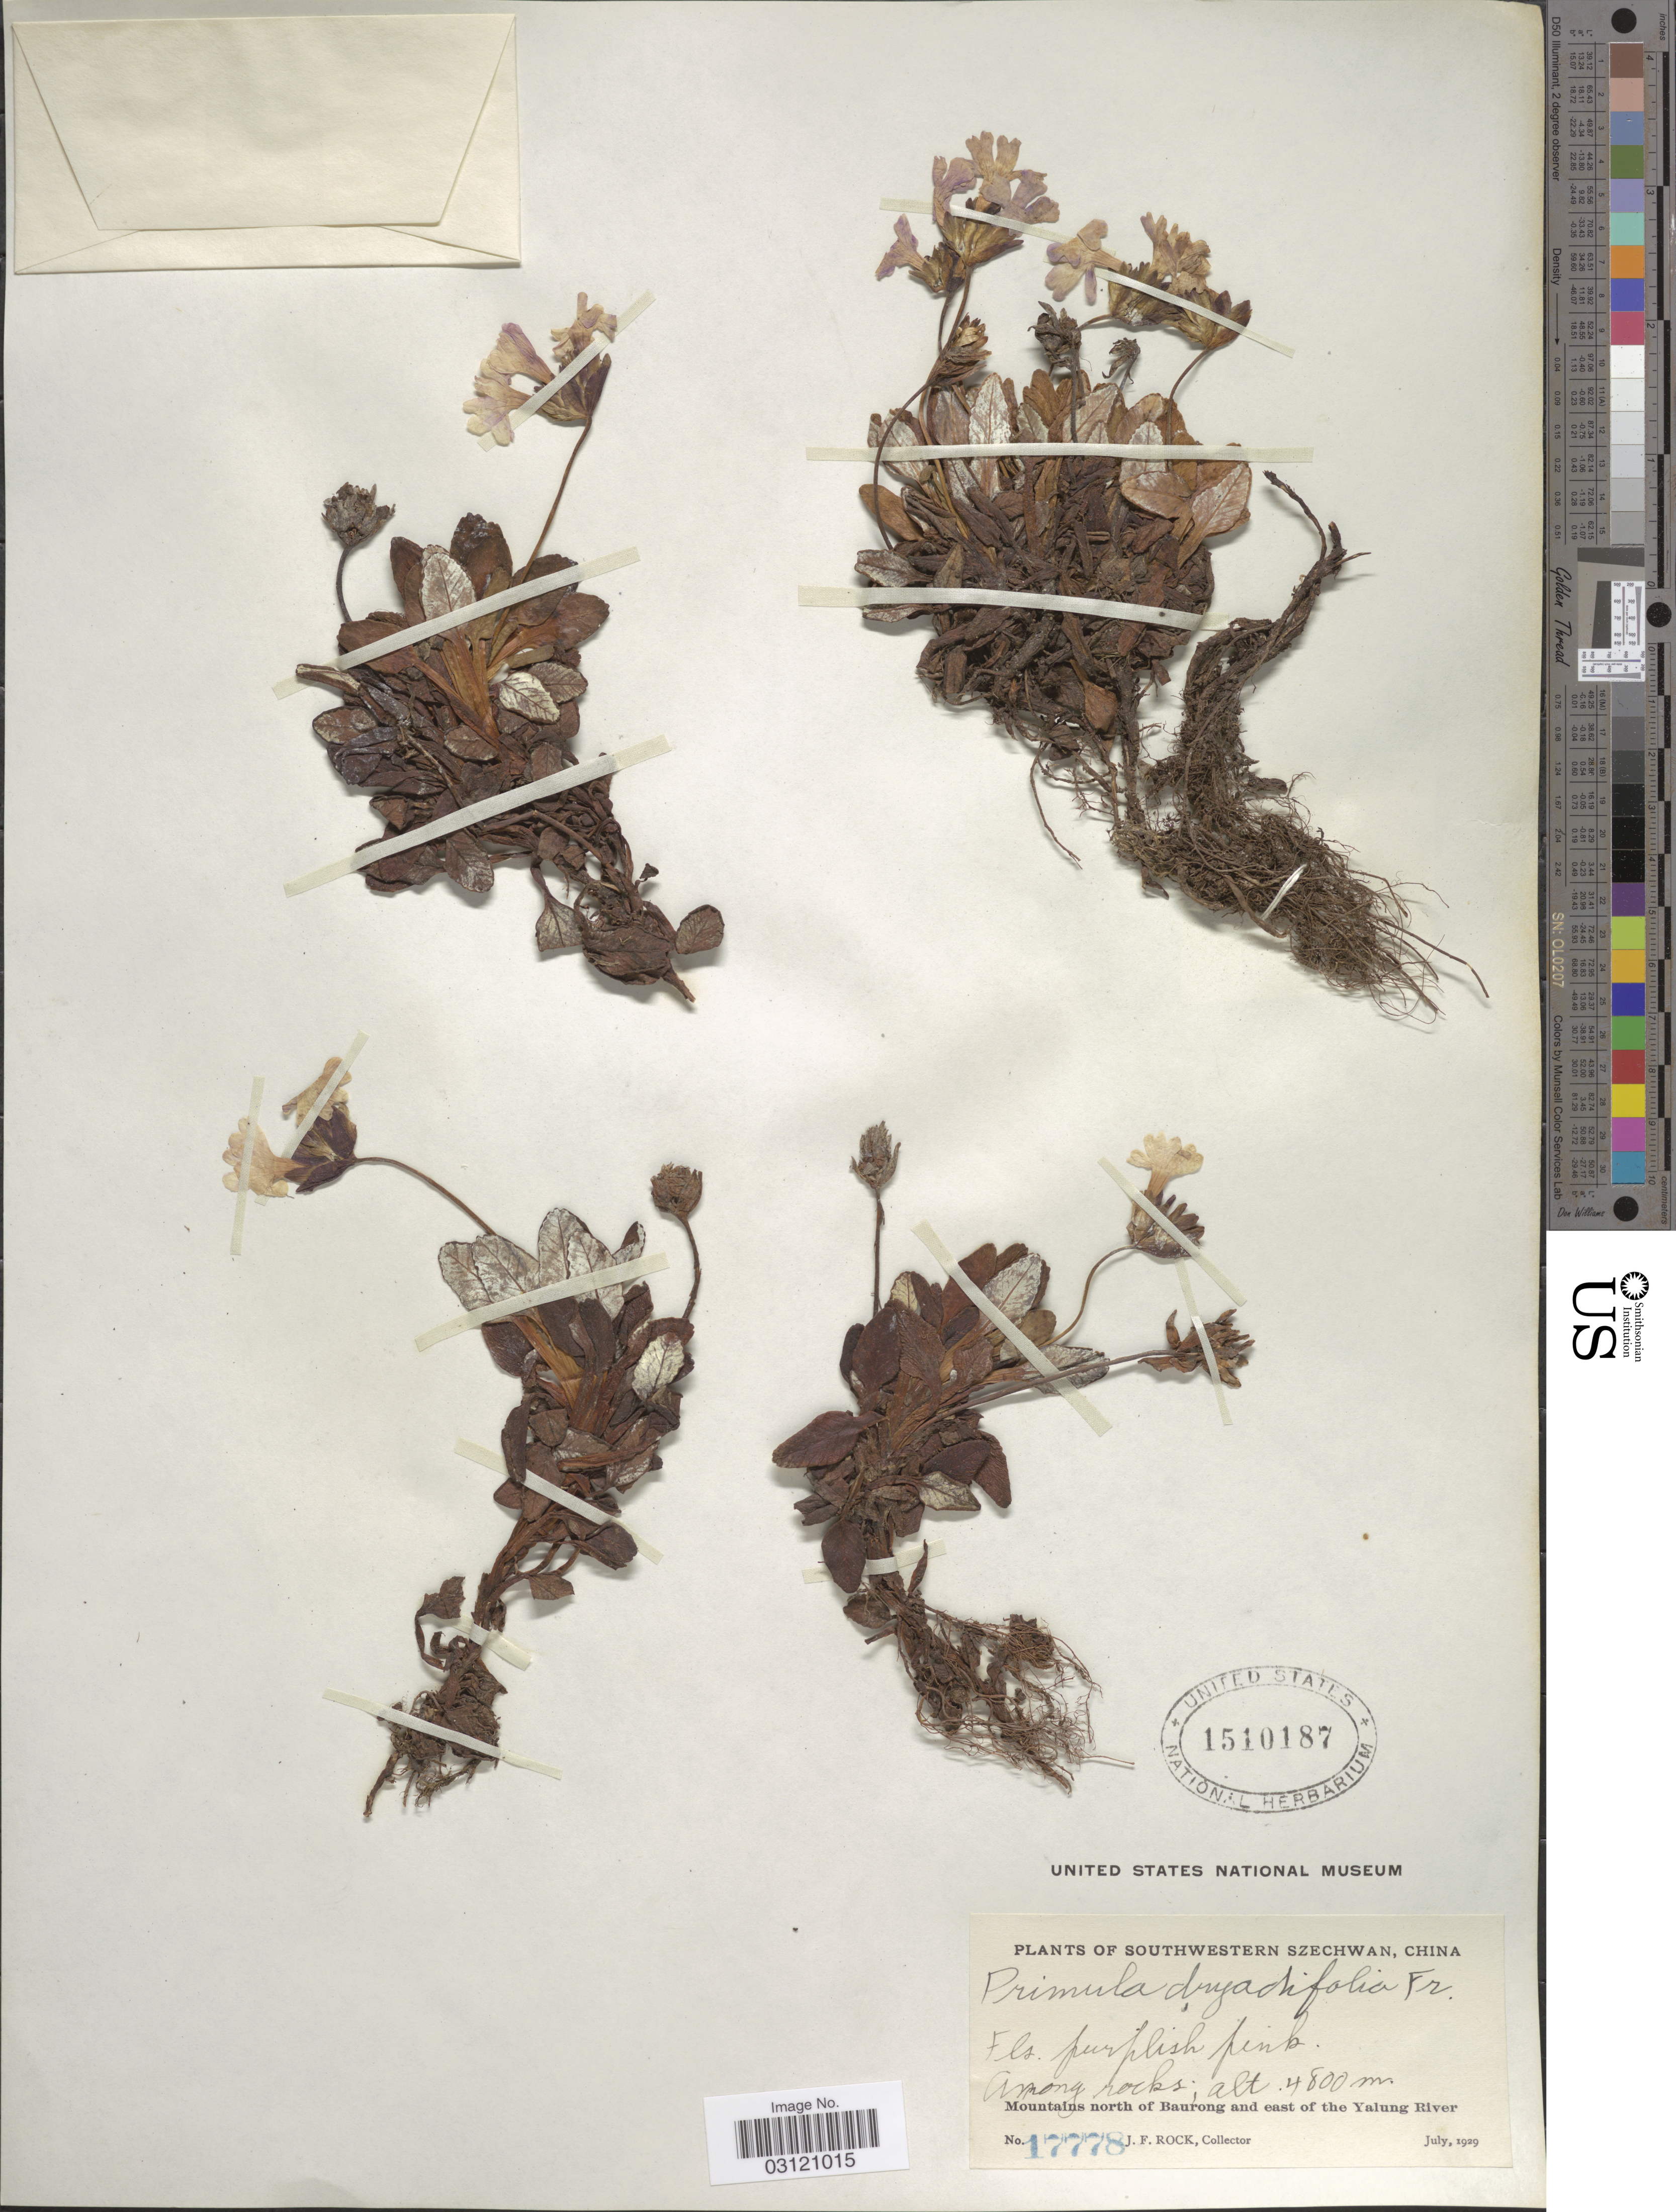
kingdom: Plantae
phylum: Tracheophyta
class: Magnoliopsida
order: Ericales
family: Primulaceae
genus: Primula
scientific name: Primula dryadifolia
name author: Franch.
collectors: J. Rock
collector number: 17778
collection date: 1929-07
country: China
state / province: Sichuan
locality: Southwestern Szechwan. Mountains north of Baurong and east of the Yalung River.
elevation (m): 4800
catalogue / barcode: US 1510187